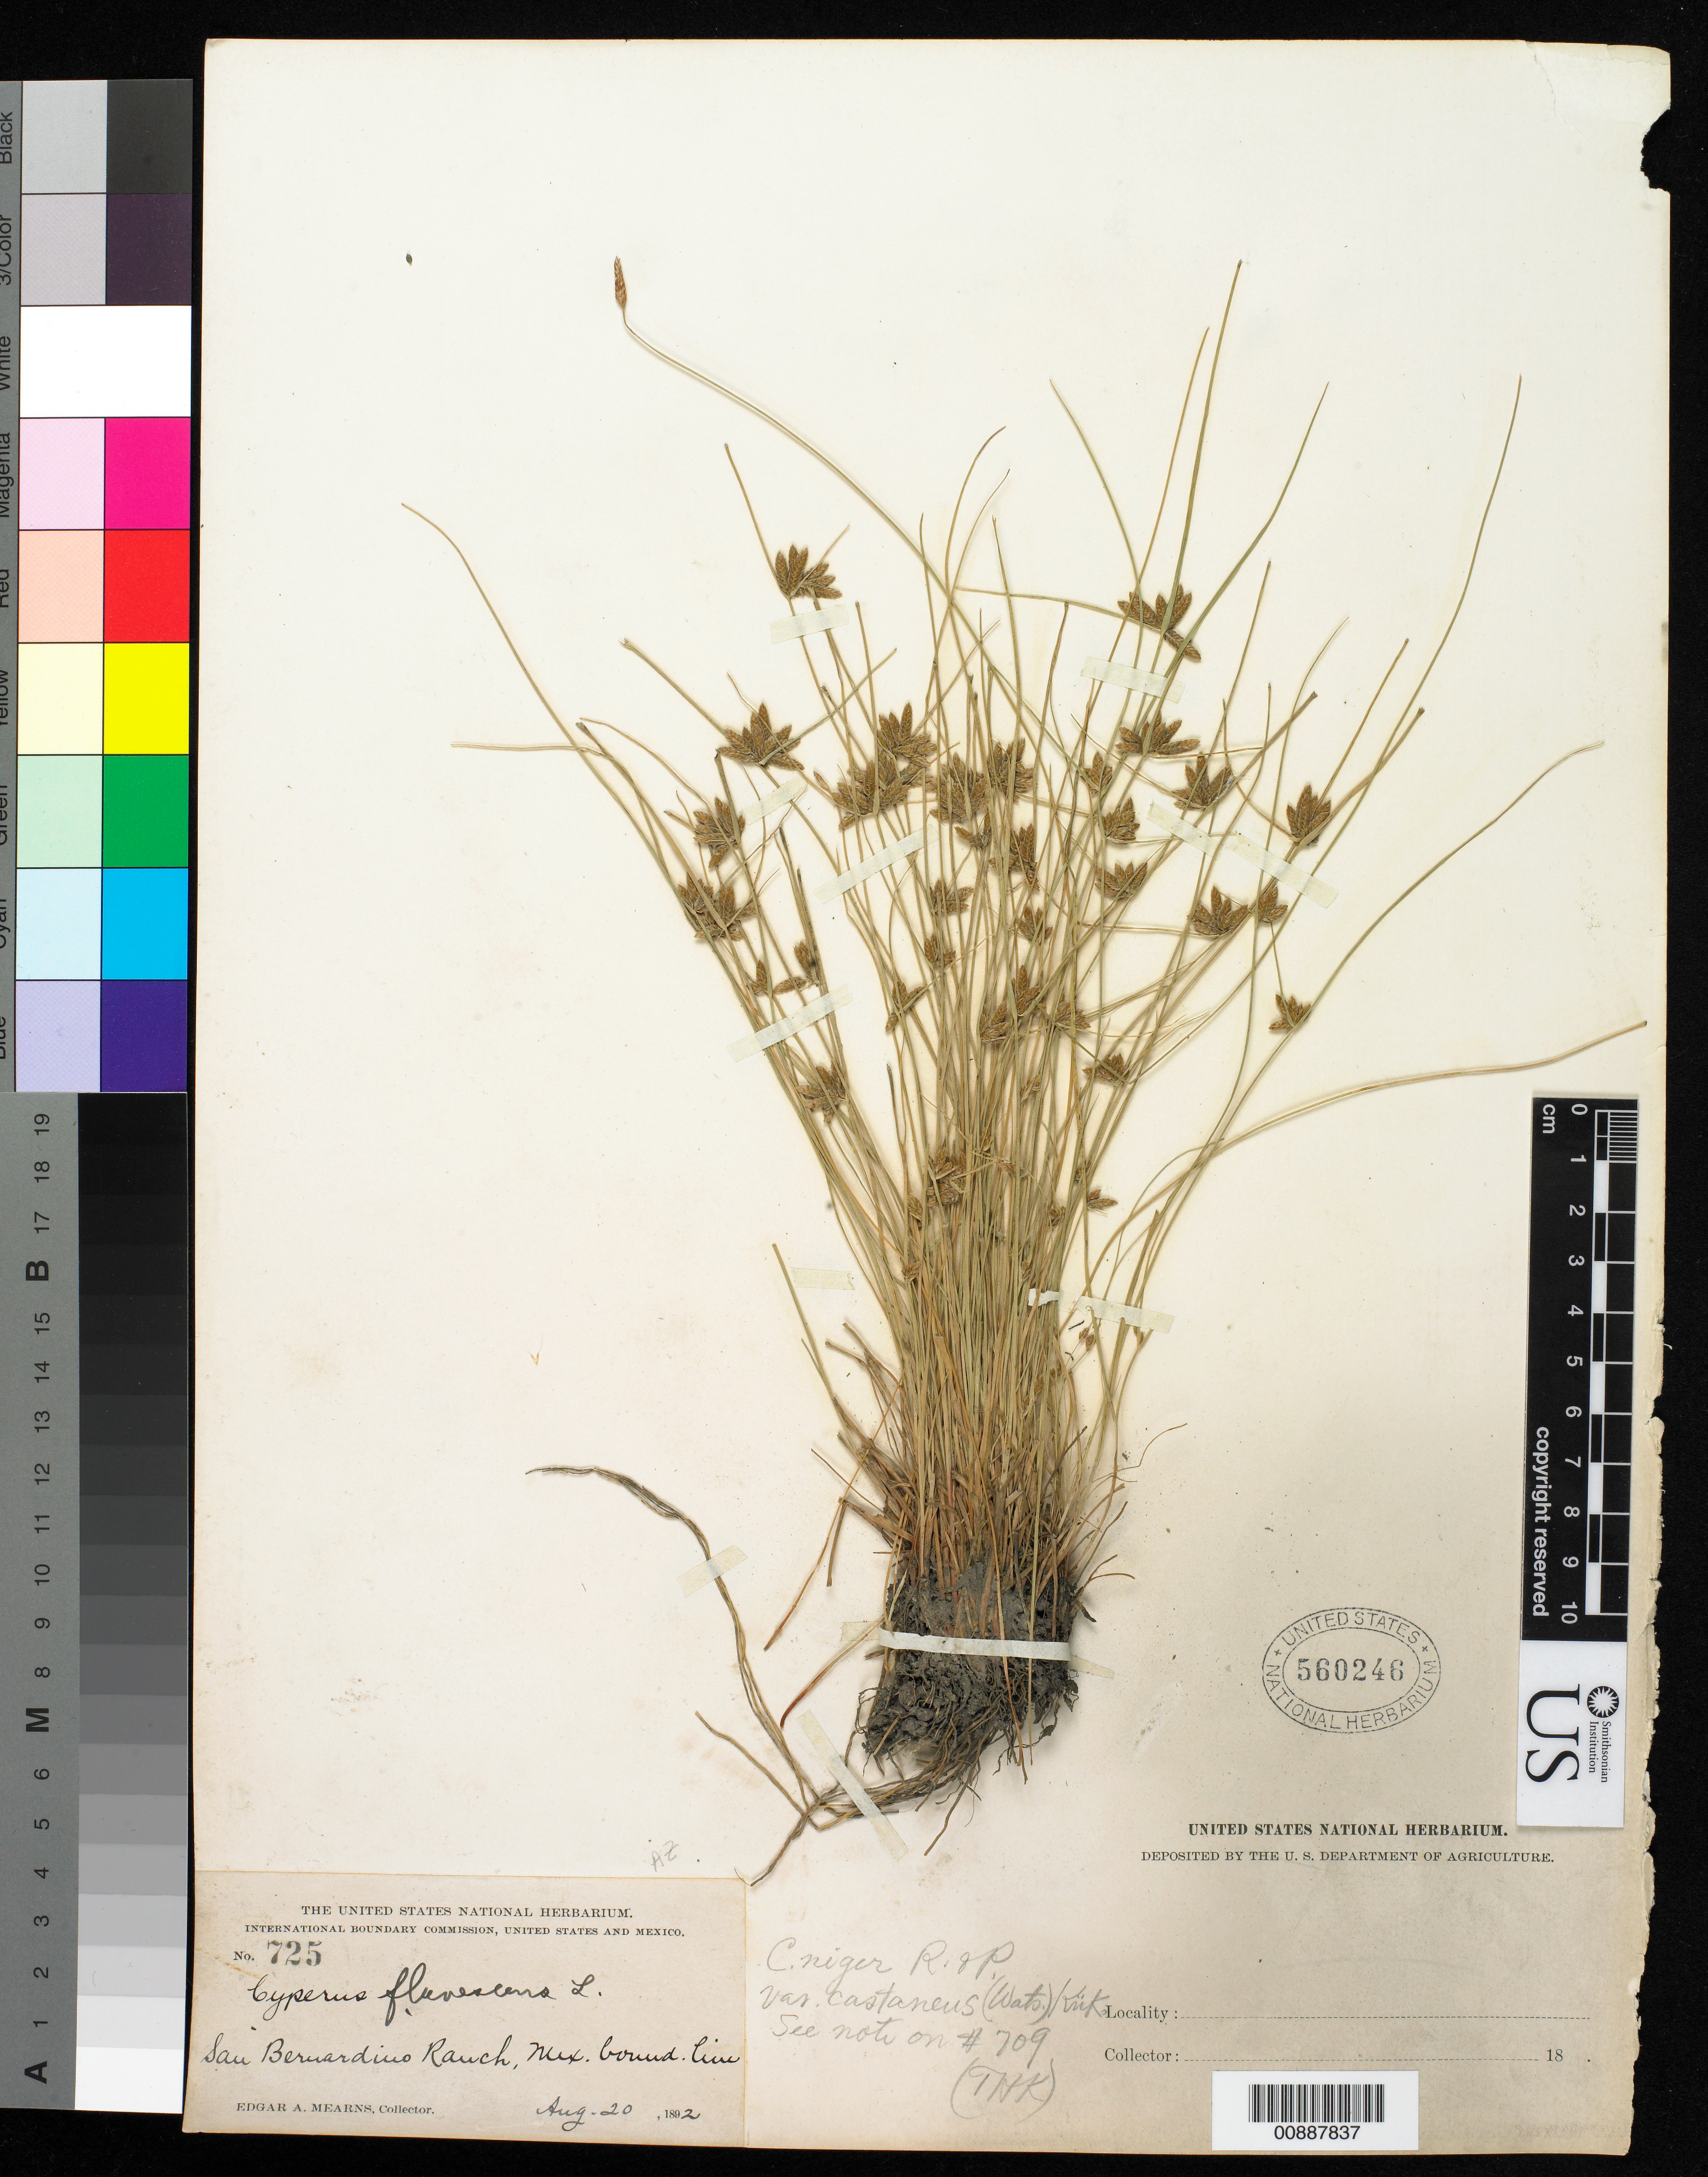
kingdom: Plantae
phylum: Tracheophyta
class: Liliopsida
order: Poales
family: Cyperaceae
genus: Cyperus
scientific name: Cyperus niger var. castaneus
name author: (S. Watson) Kük.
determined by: Kearney, T. H.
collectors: E. A. Mearns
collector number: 725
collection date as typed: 20 Aug 1892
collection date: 1892-08-20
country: United States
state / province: Arizona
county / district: Cochise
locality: San Bernardino Ranch, Mexican Boundary Line.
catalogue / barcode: US 560246